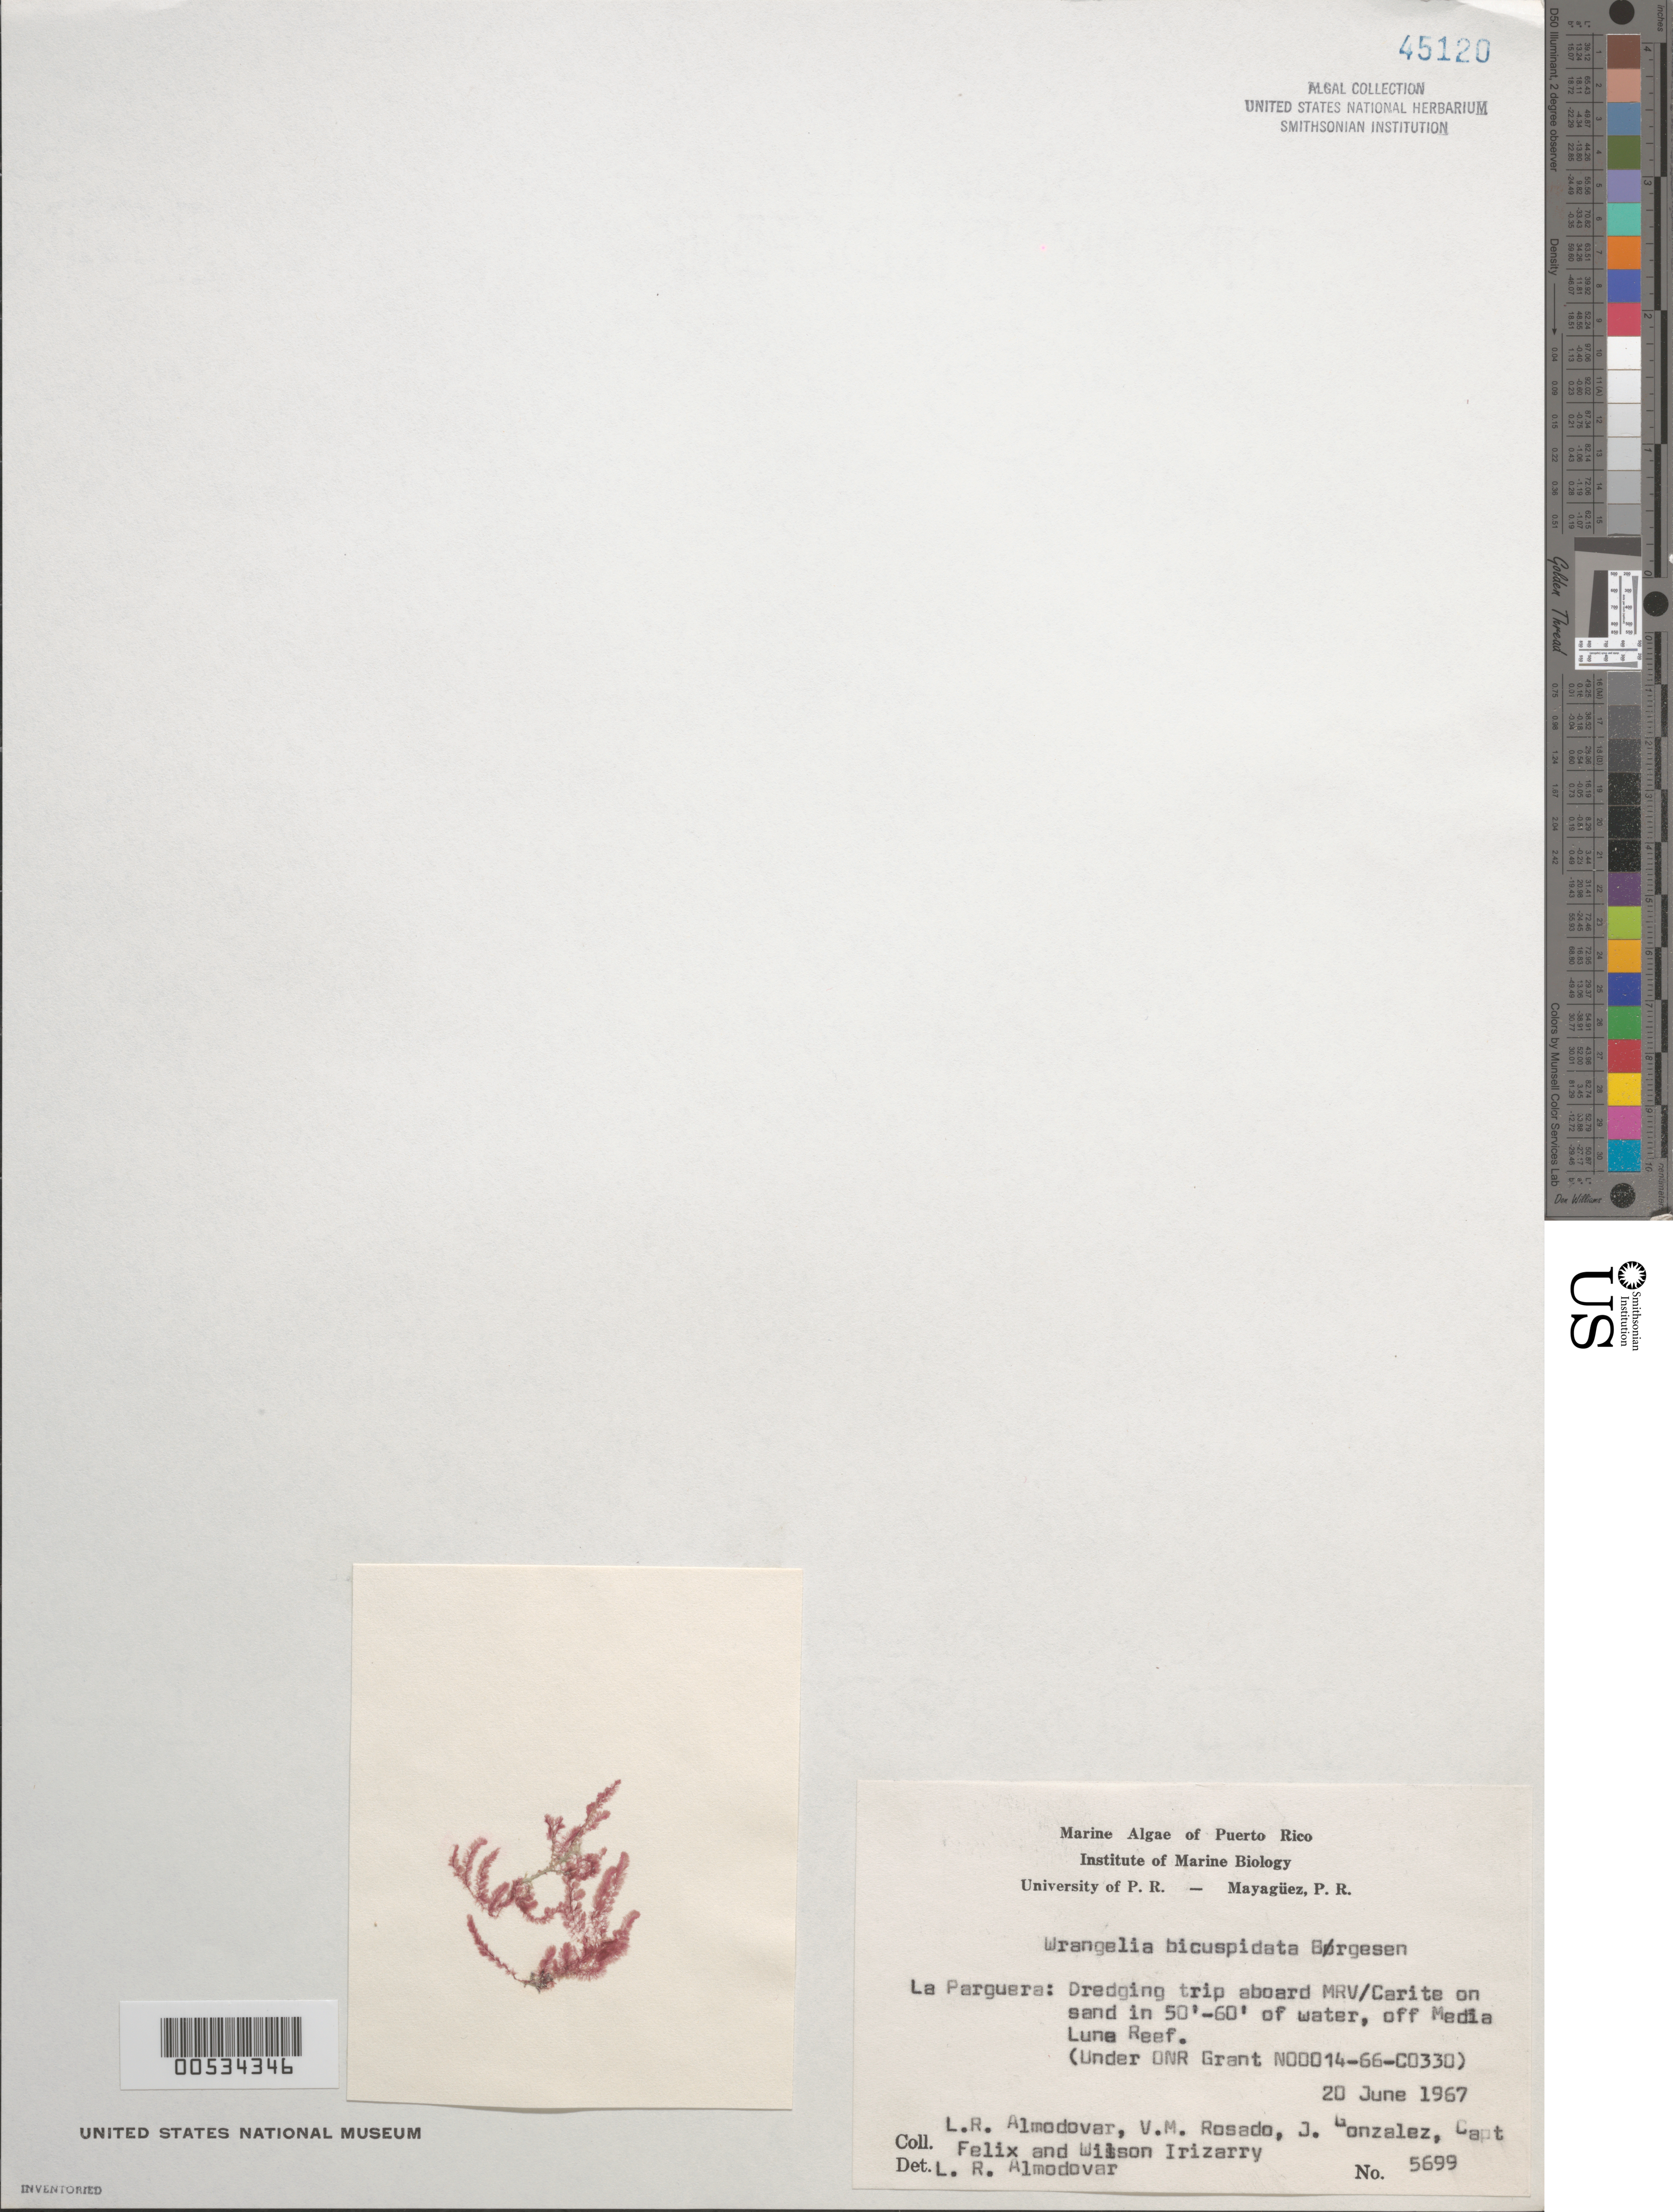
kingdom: Plantae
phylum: Rhodophyta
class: Florideophyceae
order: Ceramiales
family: Wrangeliaceae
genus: Wrangelia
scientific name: Wrangelia bicuspidata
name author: Børgesen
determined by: Almodovar, L. R.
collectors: L. Almodovar, V. Rosado, J. Gonzalez, C. Felix & W. Irizarry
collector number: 5699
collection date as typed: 20 Jun 1967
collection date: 1967-06-20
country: Puerto Rico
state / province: Lajas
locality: La Parguera, off Media Luna Reef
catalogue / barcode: US 45120